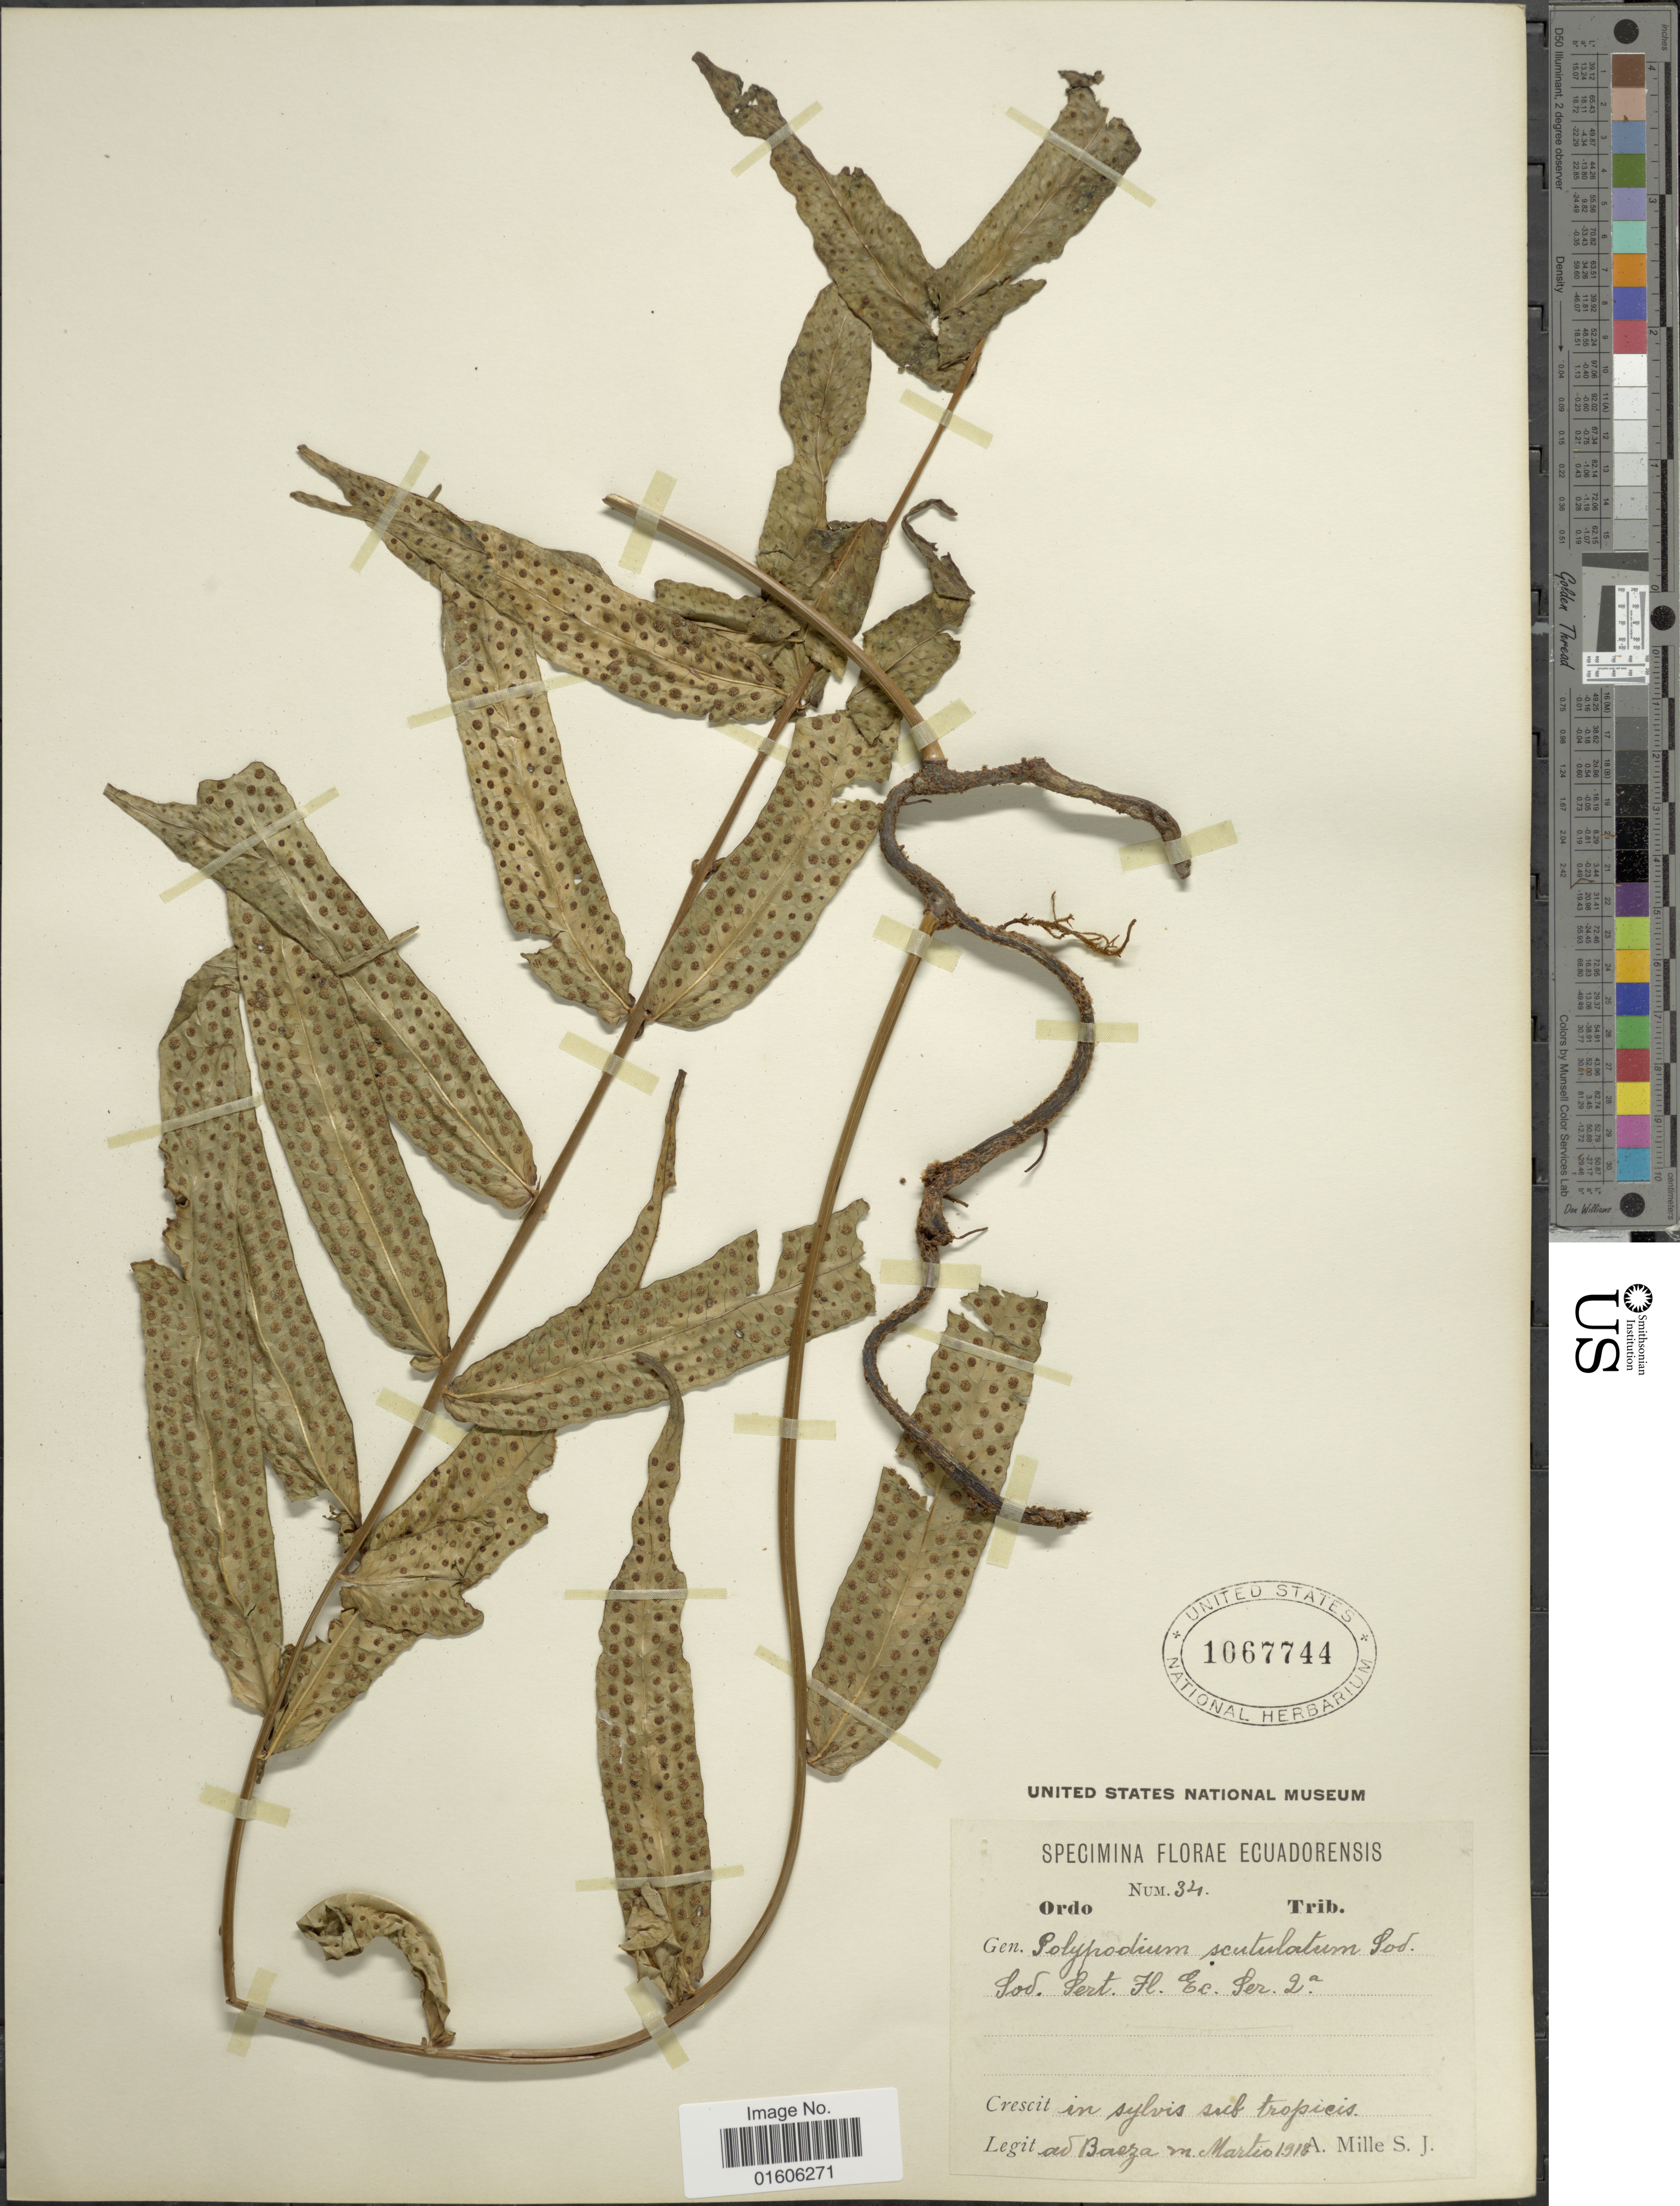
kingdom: Plantae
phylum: Tracheophyta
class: Polypodiopsida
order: Polypodiales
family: Polypodiaceae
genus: Serpocaulon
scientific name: Serpocaulon fraxinifolium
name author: (Jacq.) A.R. Sm.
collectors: A. Mille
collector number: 34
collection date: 1918-03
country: Ecuador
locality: In sylvis sub tropicis. Ad Baeza.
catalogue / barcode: US 1067744